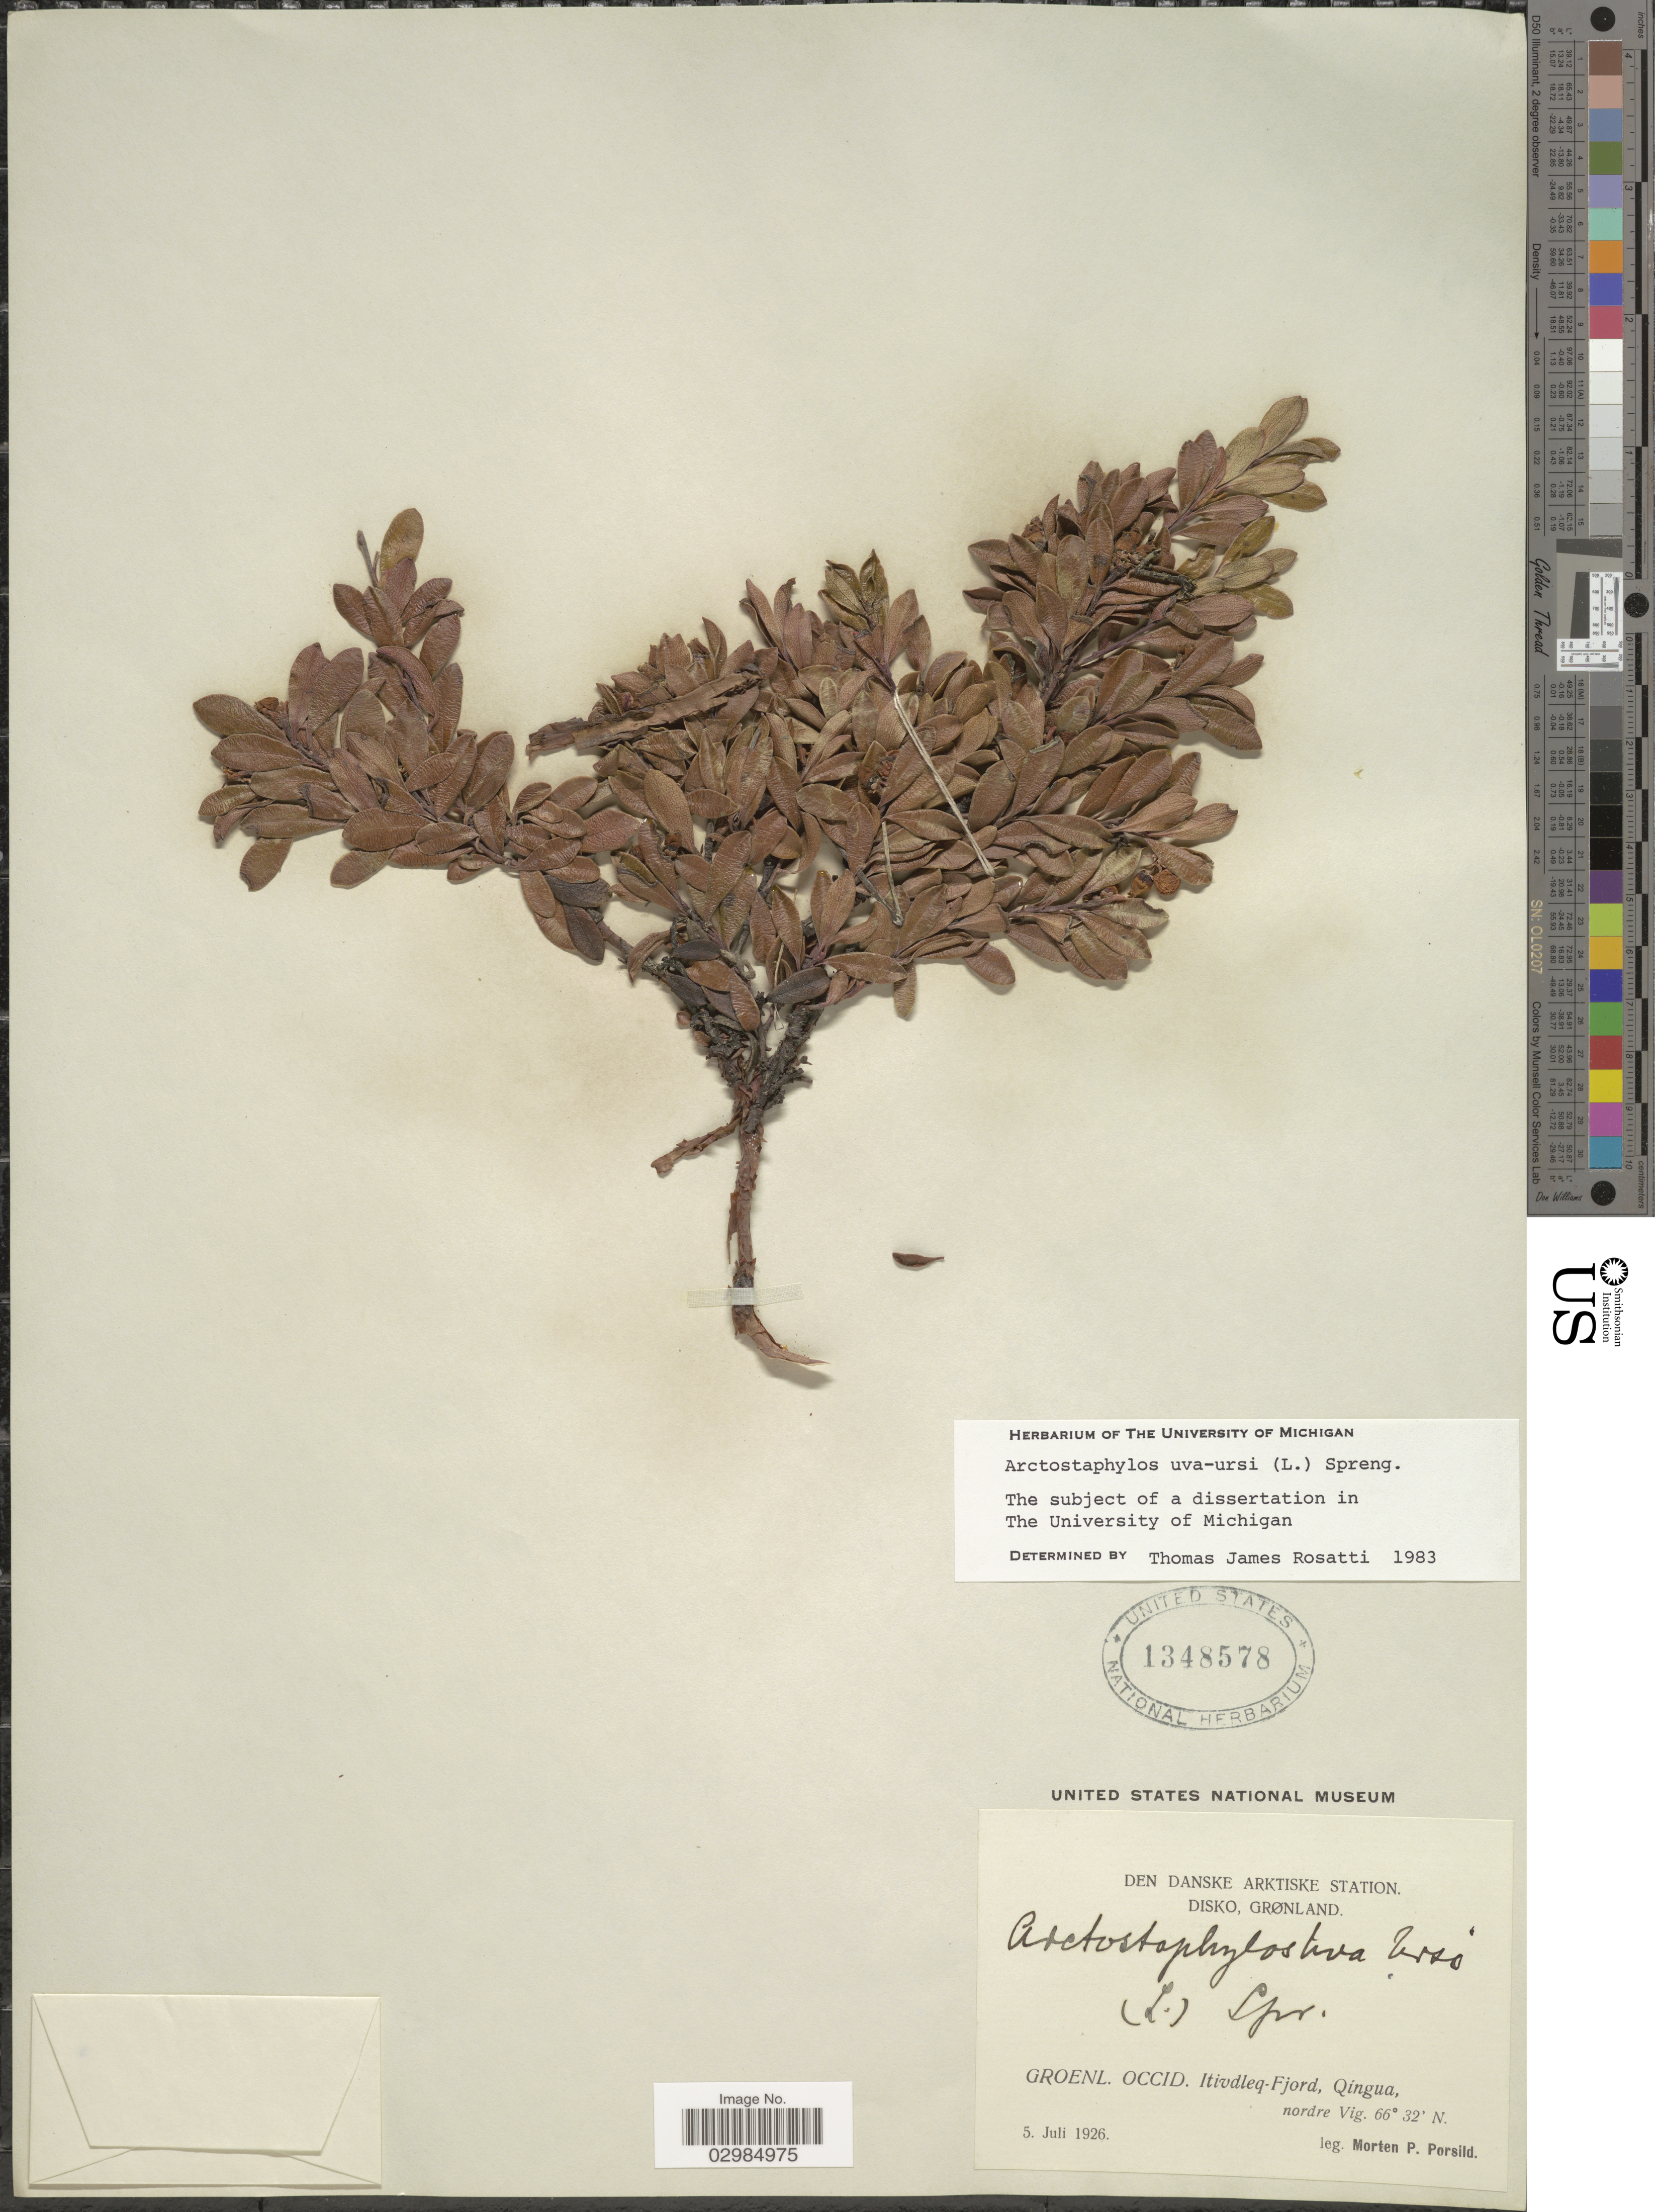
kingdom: Plantae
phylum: Tracheophyta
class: Magnoliopsida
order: Ericales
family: Ericaceae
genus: Arctostaphylos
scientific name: Arctostaphylos uva-ursi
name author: (L.) Spreng.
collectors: M. P. Porsild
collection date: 1926-07-05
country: Greenland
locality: Groenl. Occid. Itivdley-Fjord, Oíngua, nordre Vig.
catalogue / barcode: US 1348578